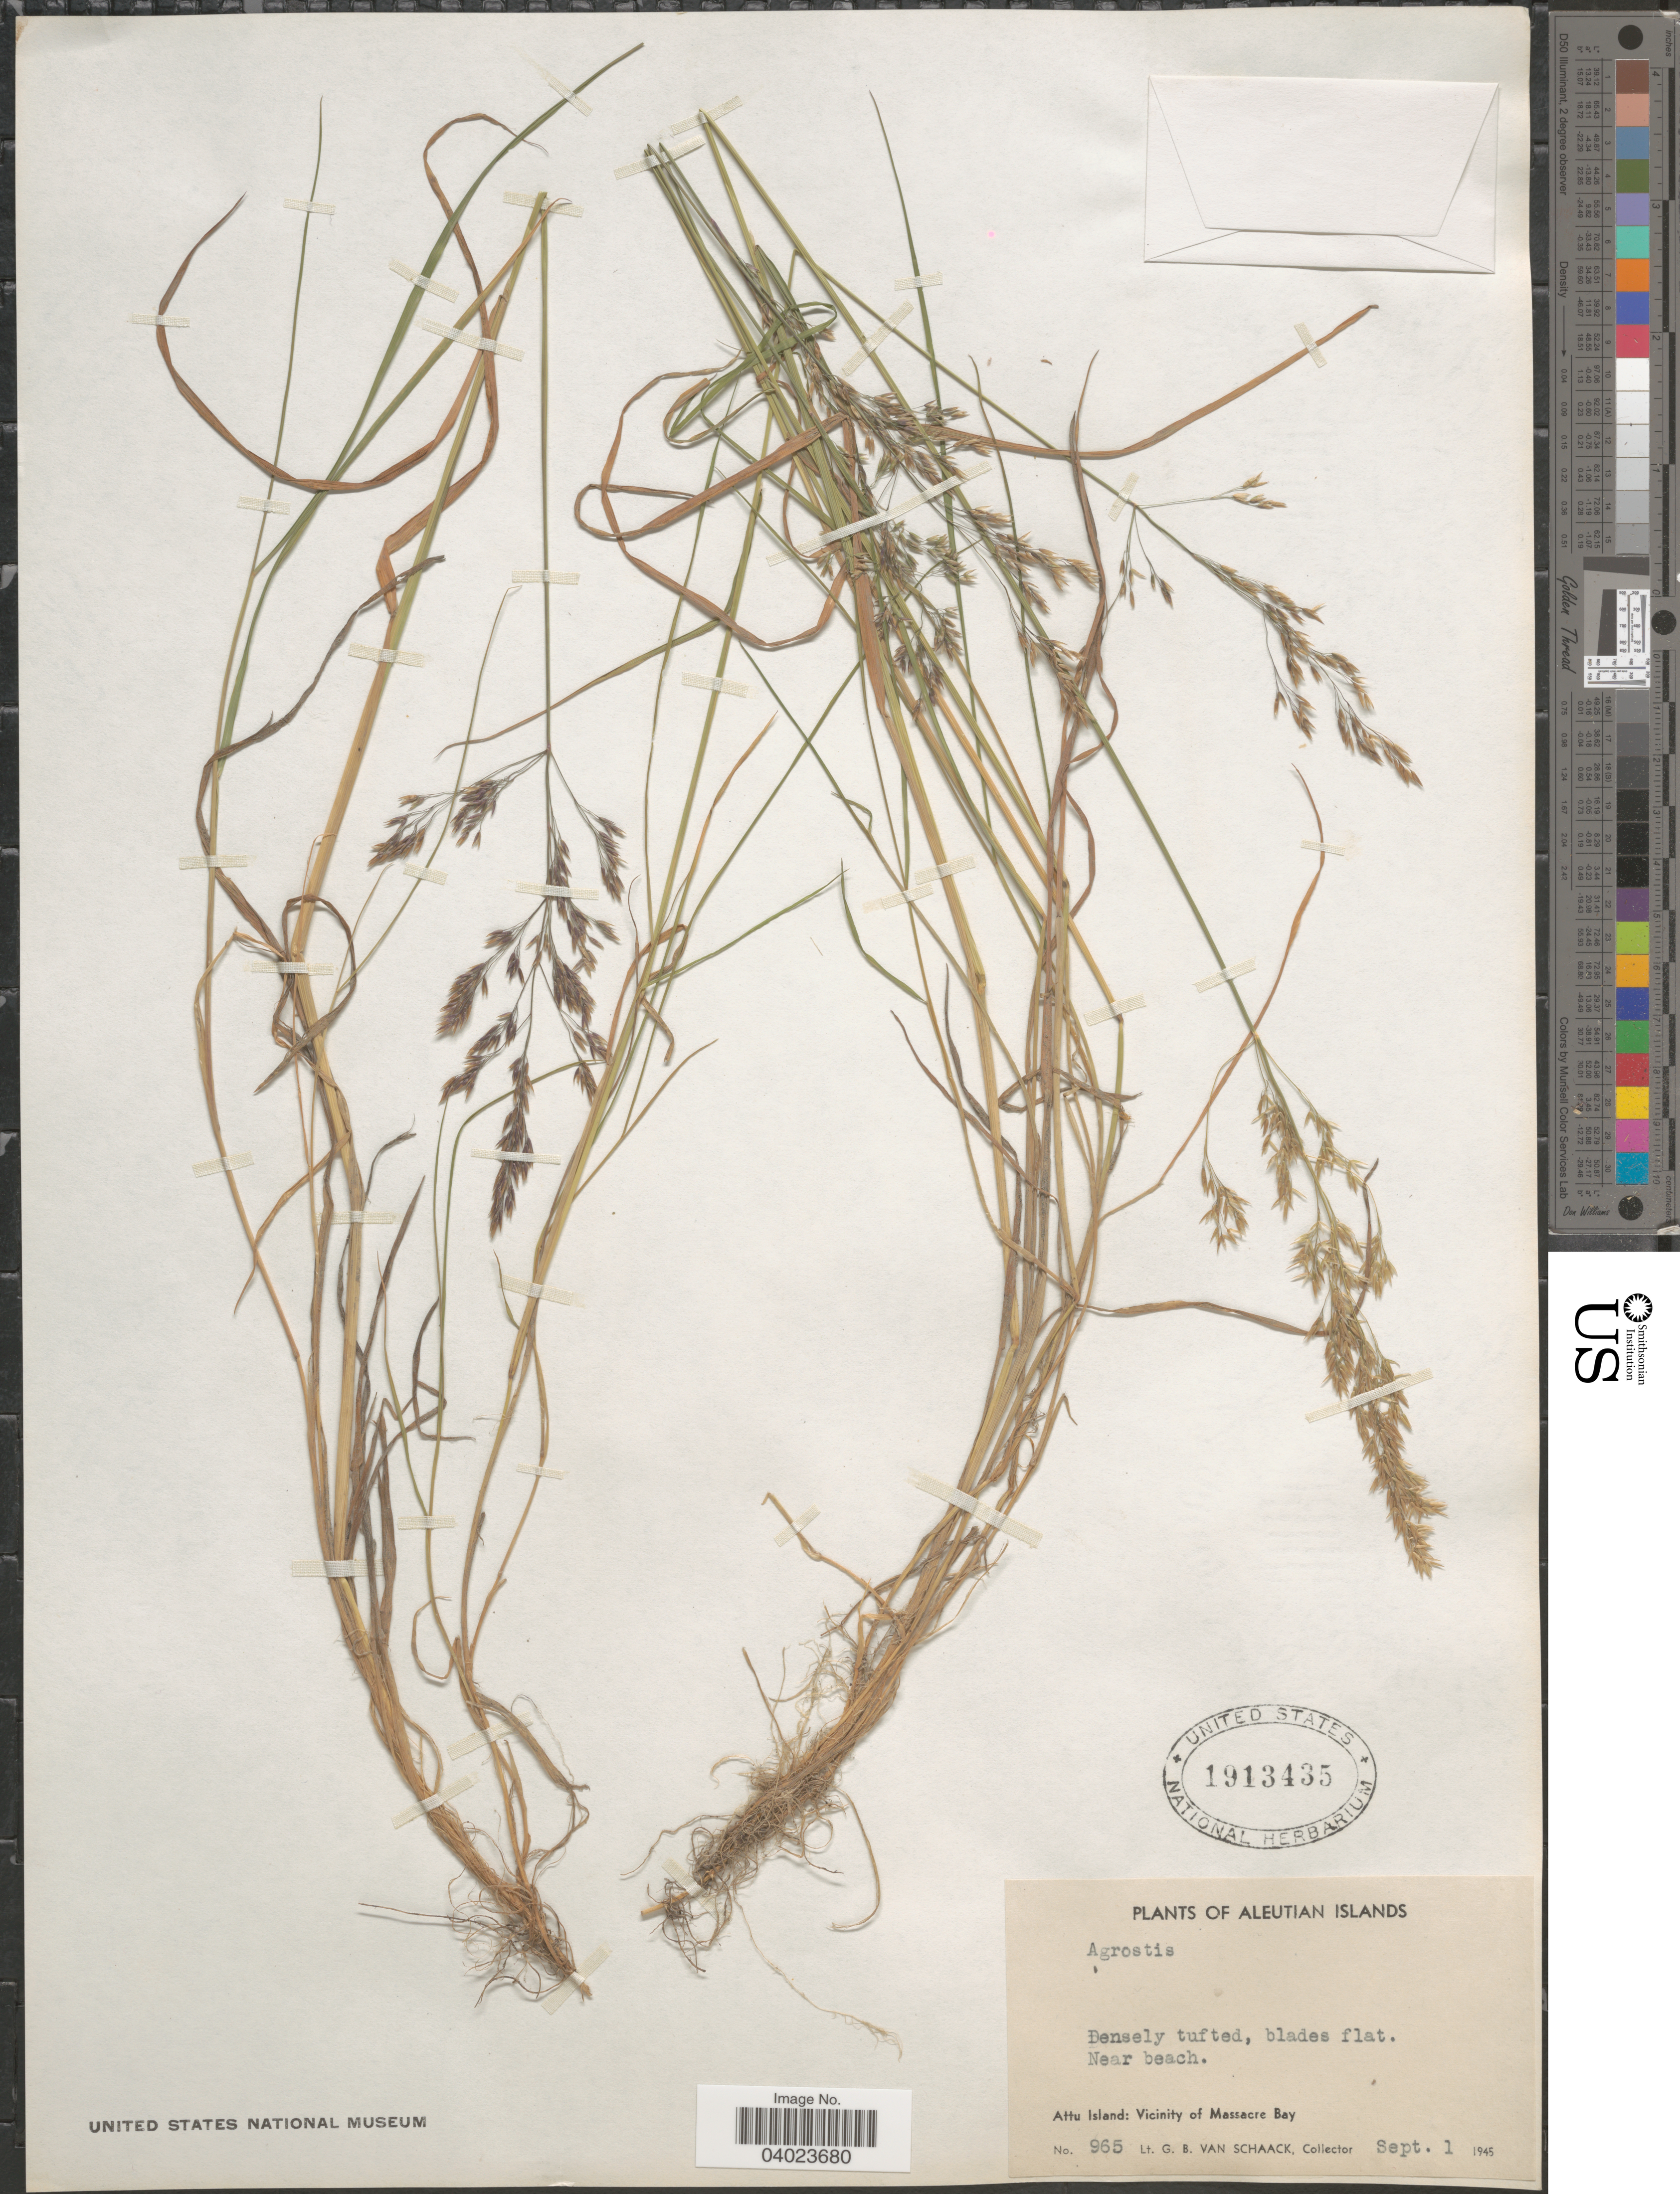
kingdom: Plantae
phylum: Tracheophyta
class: Liliopsida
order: Poales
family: Poaceae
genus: Agrostis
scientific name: Agrostis sp.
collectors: G. Van Schaack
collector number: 965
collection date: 1945-09-01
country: United States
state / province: Alaska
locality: Aleutian Islands. Attu Island: Vicinity of Massacre Bay.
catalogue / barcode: US 1913435